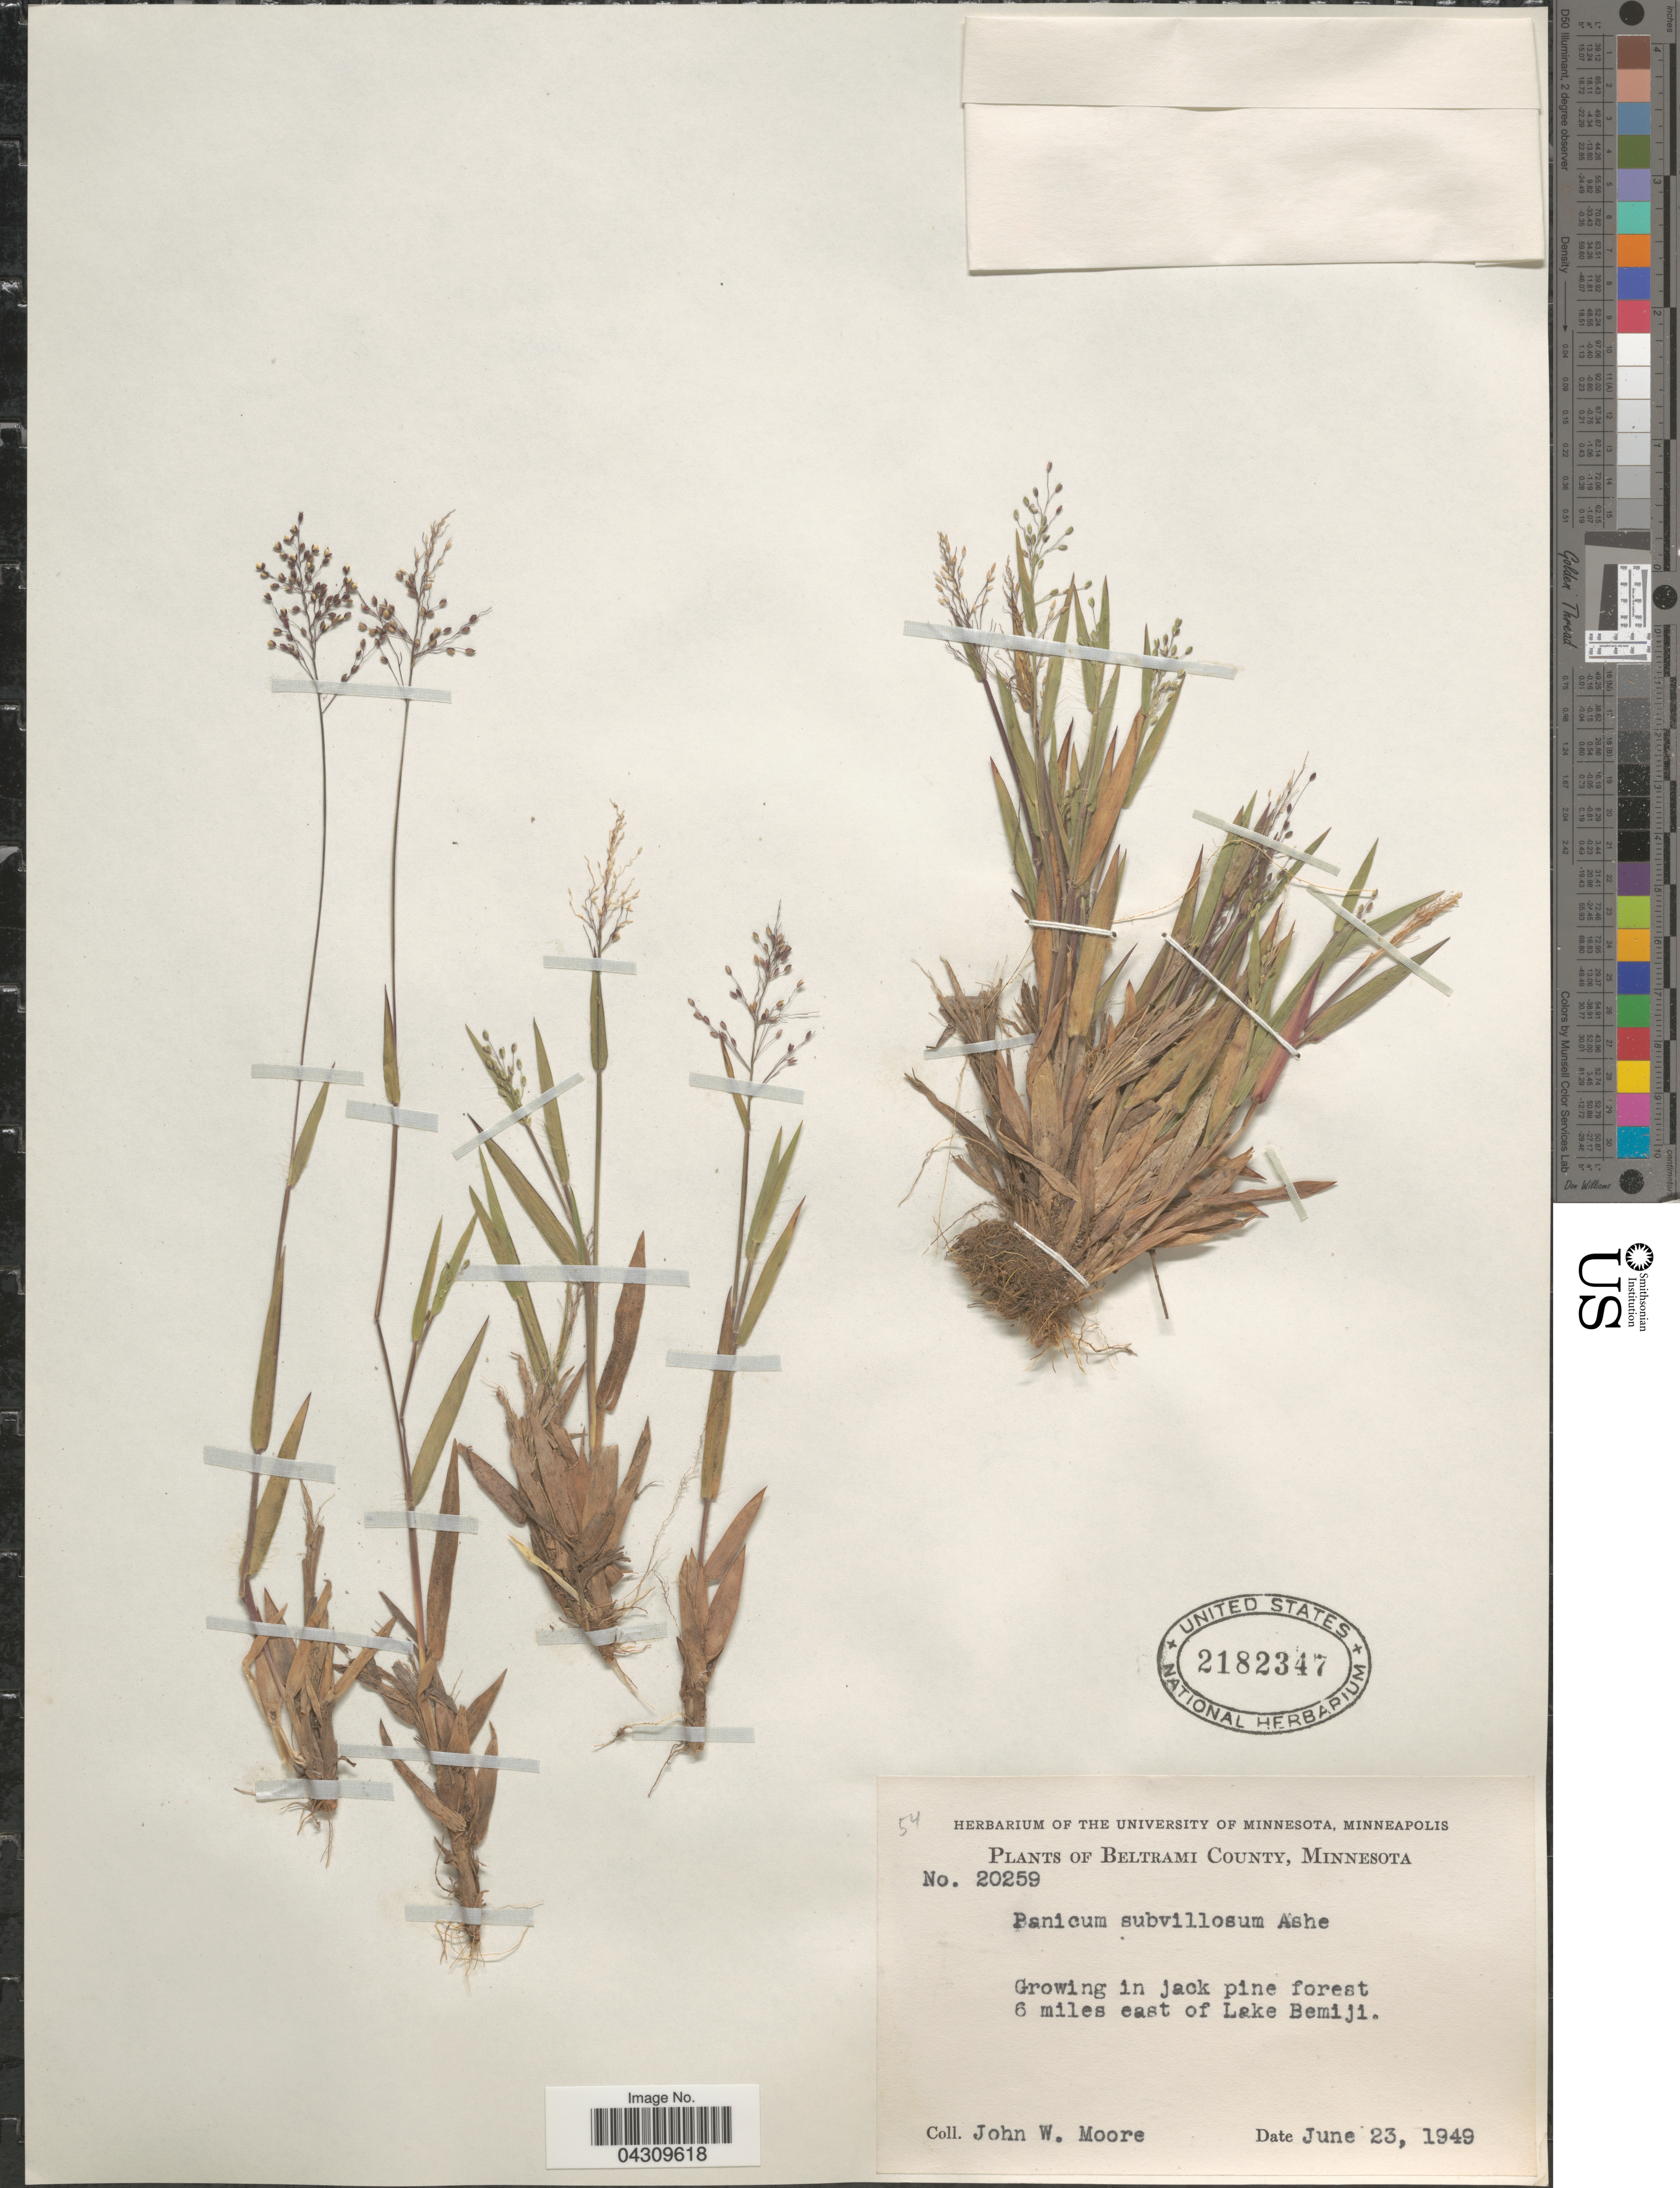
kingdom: Plantae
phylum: Tracheophyta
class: Liliopsida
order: Poales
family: Poaceae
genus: Dichanthelium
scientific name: Dichanthelium acuminatum var. acuminatum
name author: (Sw.) Gould & C.A. Clark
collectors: J. Moore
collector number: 20259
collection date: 1949-06-23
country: United States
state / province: Minnesota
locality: Beltrami County. Growing in jack pine forest 6 miles east of Lake Bemiji.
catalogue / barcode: US 2182347